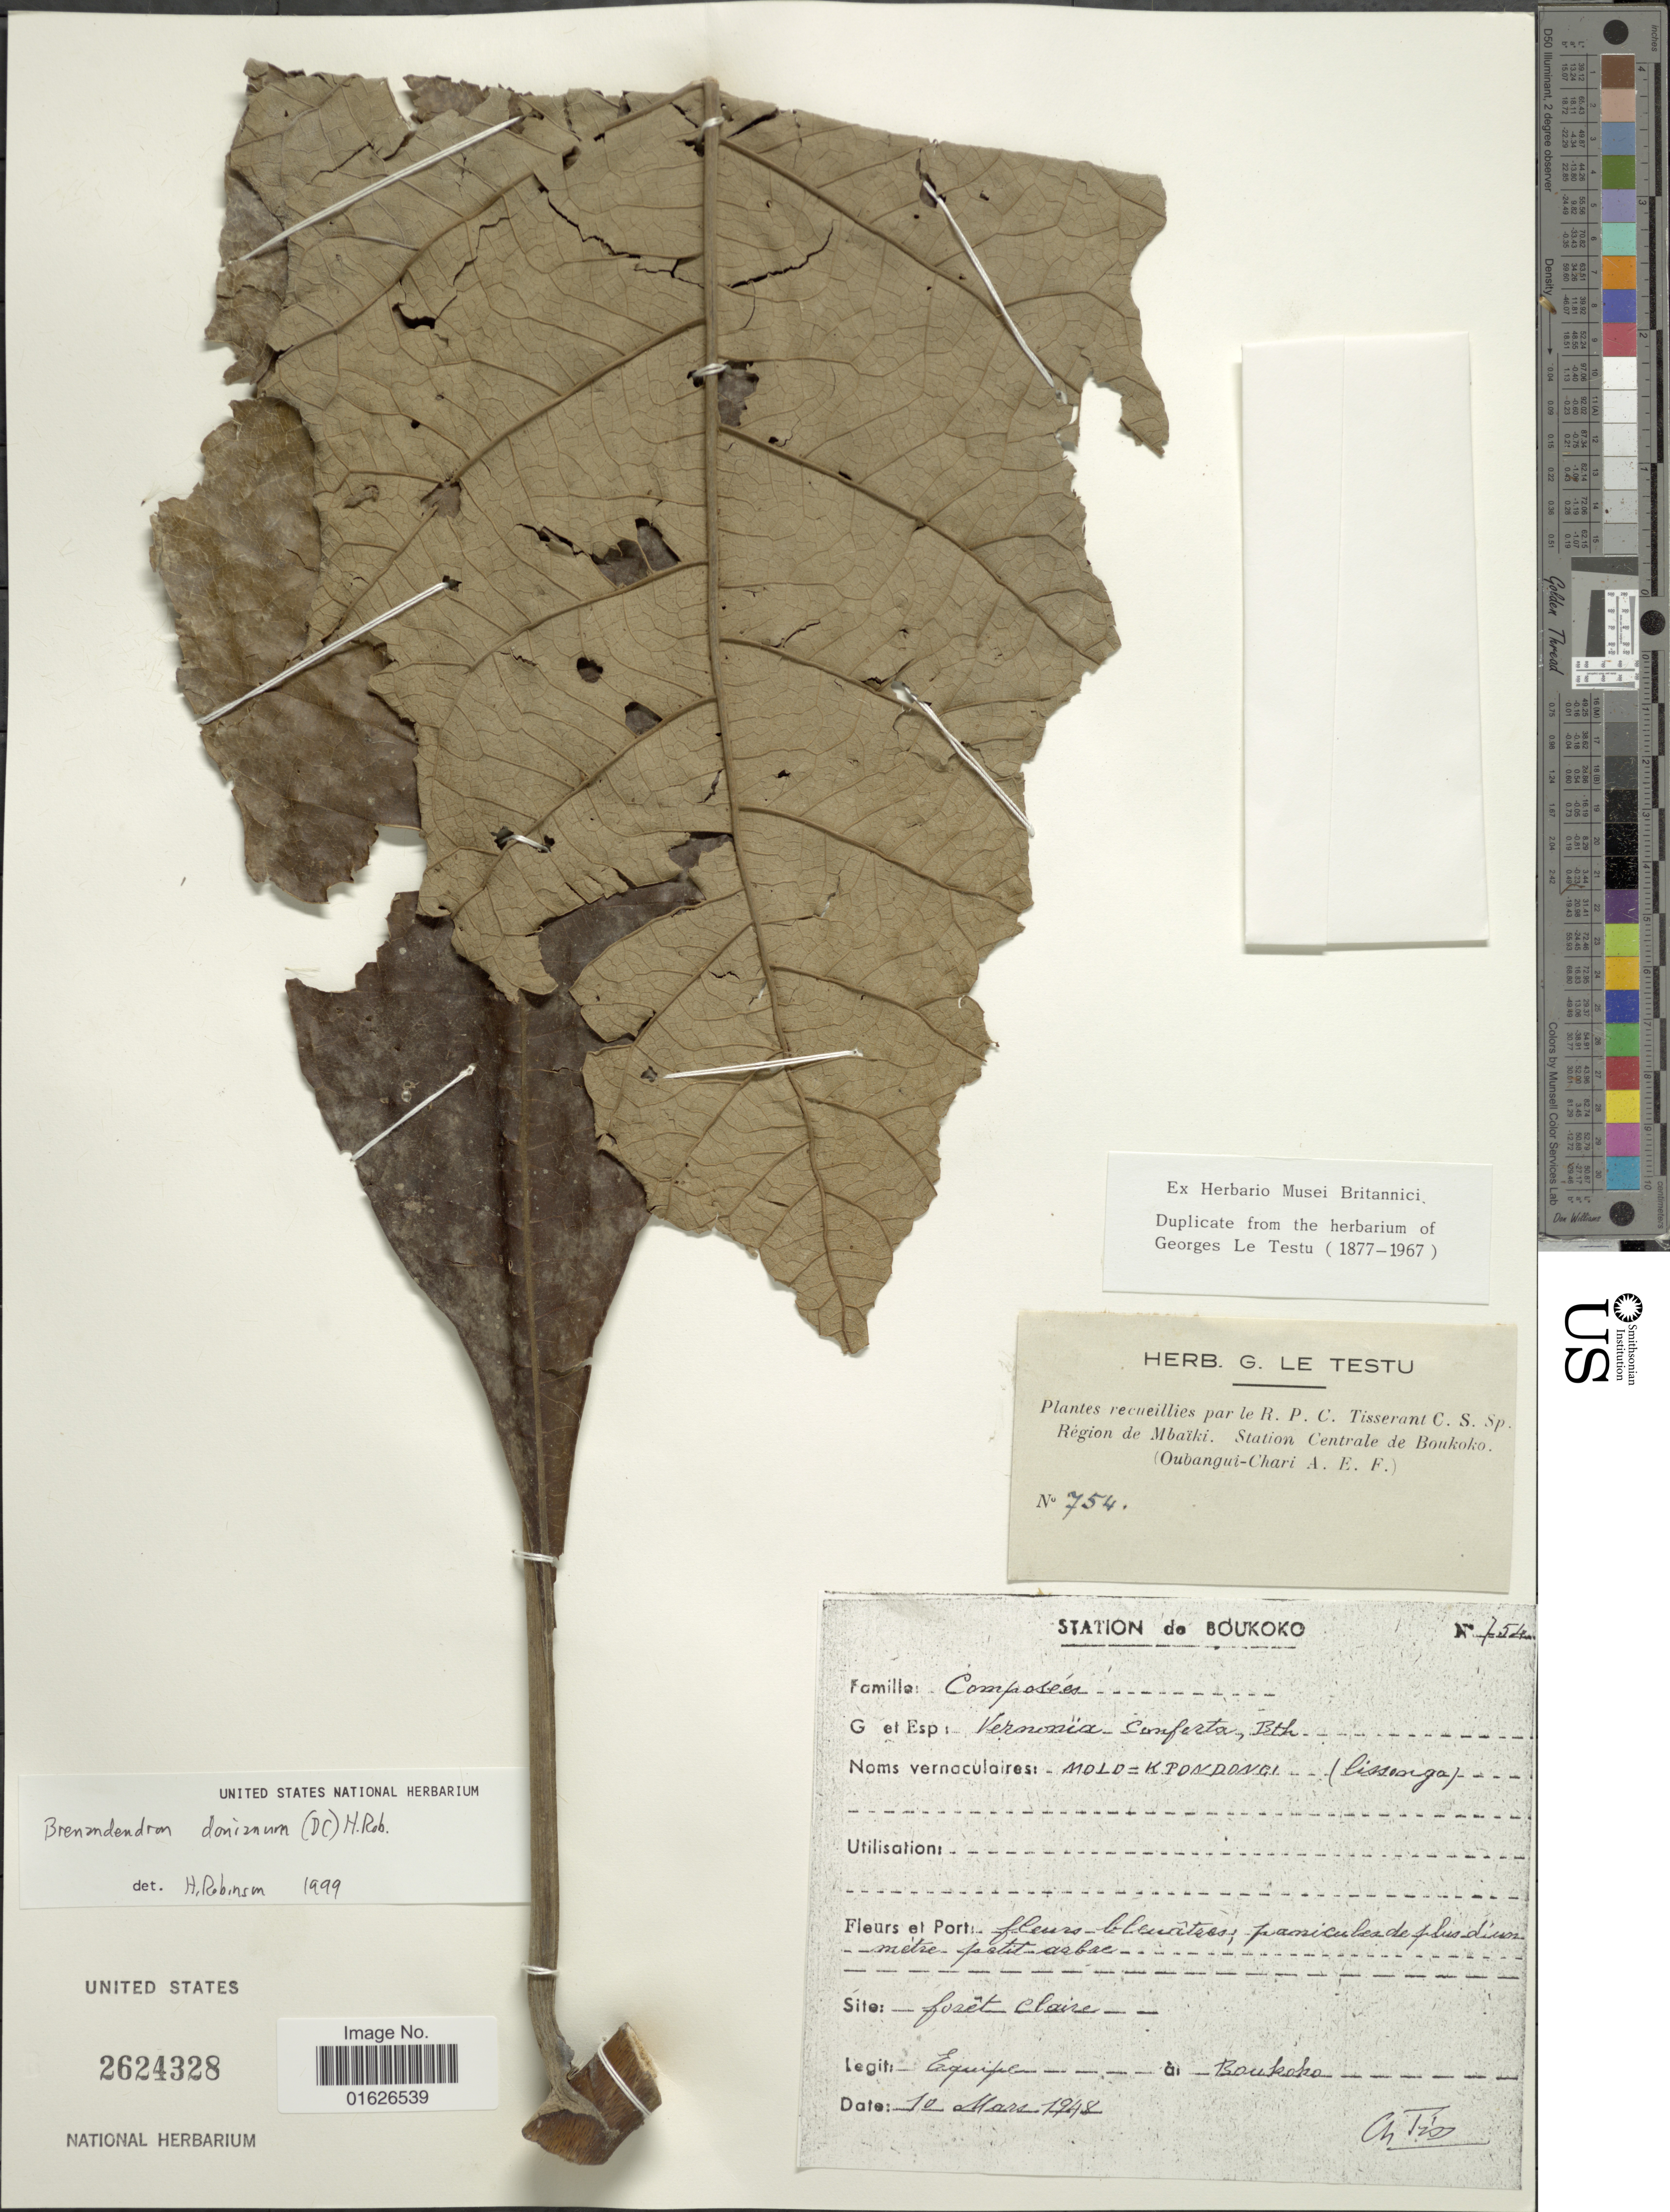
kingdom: Plantae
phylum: Tracheophyta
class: Magnoliopsida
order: Asterales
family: Asteraceae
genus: Brenandendron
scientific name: Brenandendron donianum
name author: (DC.) H. Rob.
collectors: Equipe a Boukoko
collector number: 754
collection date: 1948-03-10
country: Central African Republic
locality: Region de Mbaiki, Station Centrale de Boukoko.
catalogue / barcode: US 2624328